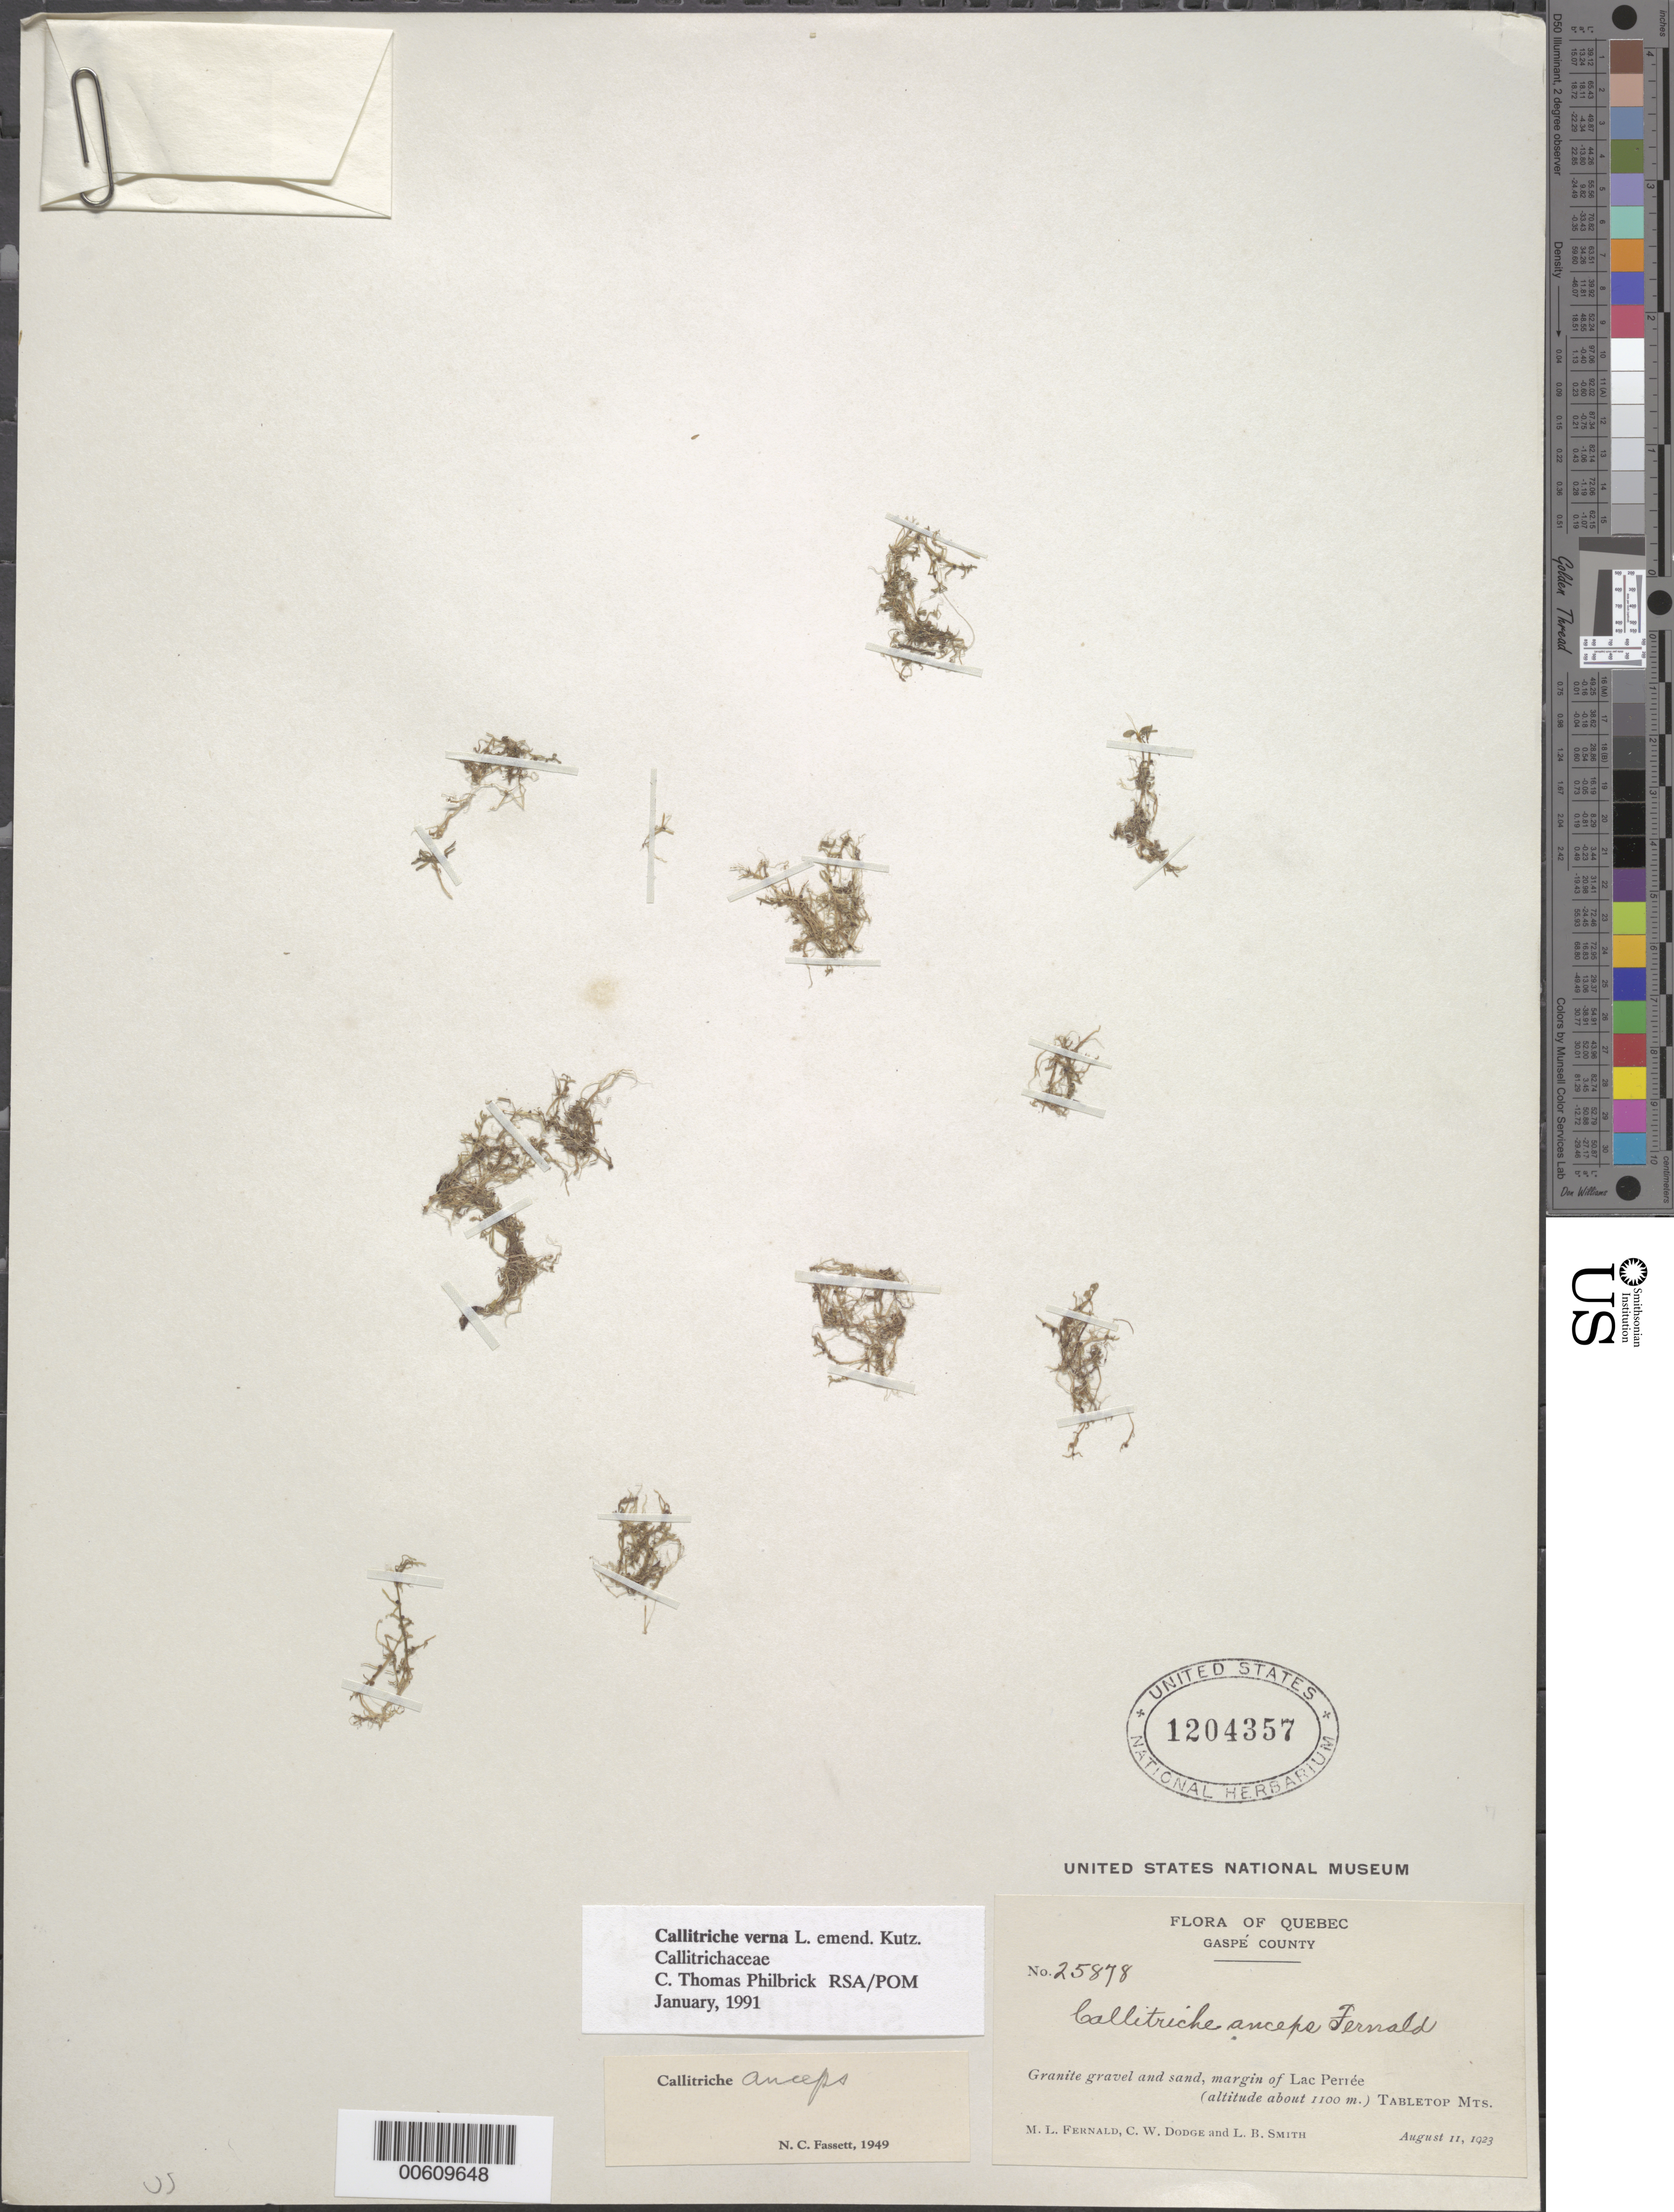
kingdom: Plantae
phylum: Tracheophyta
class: Magnoliopsida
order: Lamiales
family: Plantaginaceae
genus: Callitriche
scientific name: Callitriche verna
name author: L.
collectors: M. L. Fernald, C. Dodge & L. Smith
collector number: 25878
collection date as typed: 11 Aug 1923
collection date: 1923-08-11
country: Canada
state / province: Quebec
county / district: La Côte-de-Gaspé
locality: Lac Perree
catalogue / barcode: US 1204357